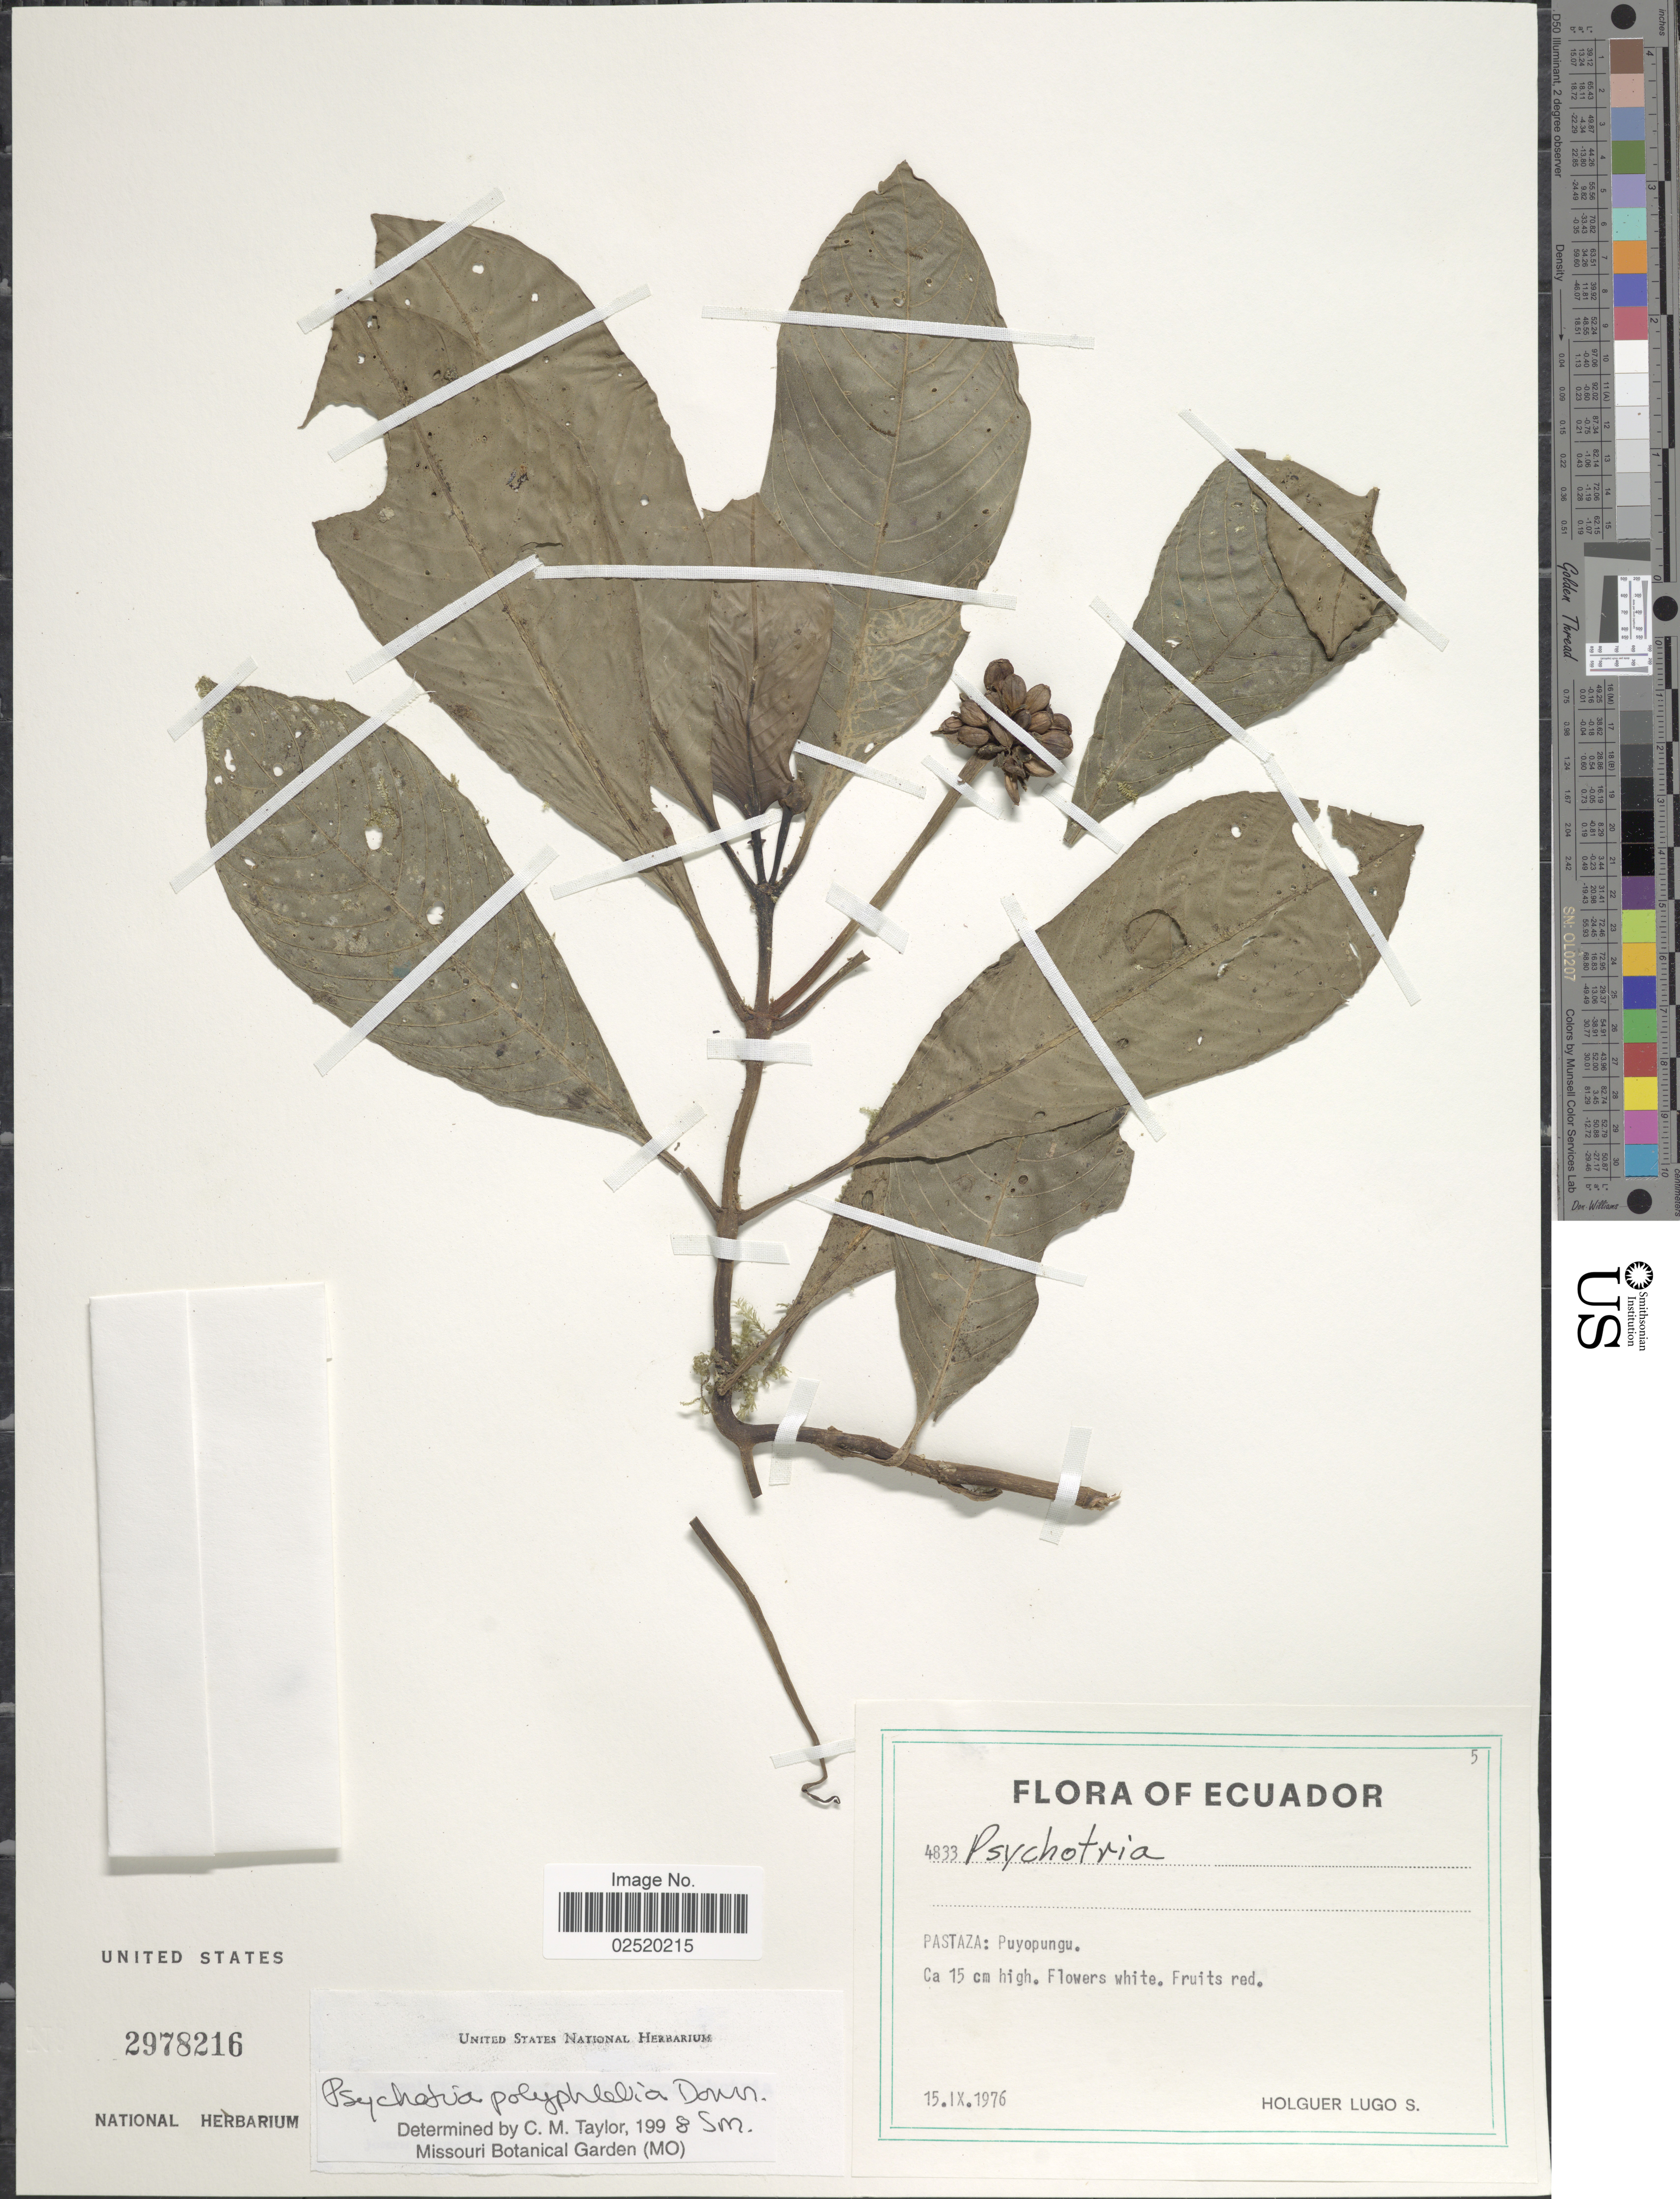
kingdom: Plantae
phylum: Tracheophyta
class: Magnoliopsida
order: Gentianales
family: Rubiaceae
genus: Psychotria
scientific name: Psychotria polyphlebia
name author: Donn. Sm.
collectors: H. Lugo S.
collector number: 4833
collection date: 1976-09-15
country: Ecuador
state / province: Pastaza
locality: Pastaza: Puyopungu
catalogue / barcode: US 2978216